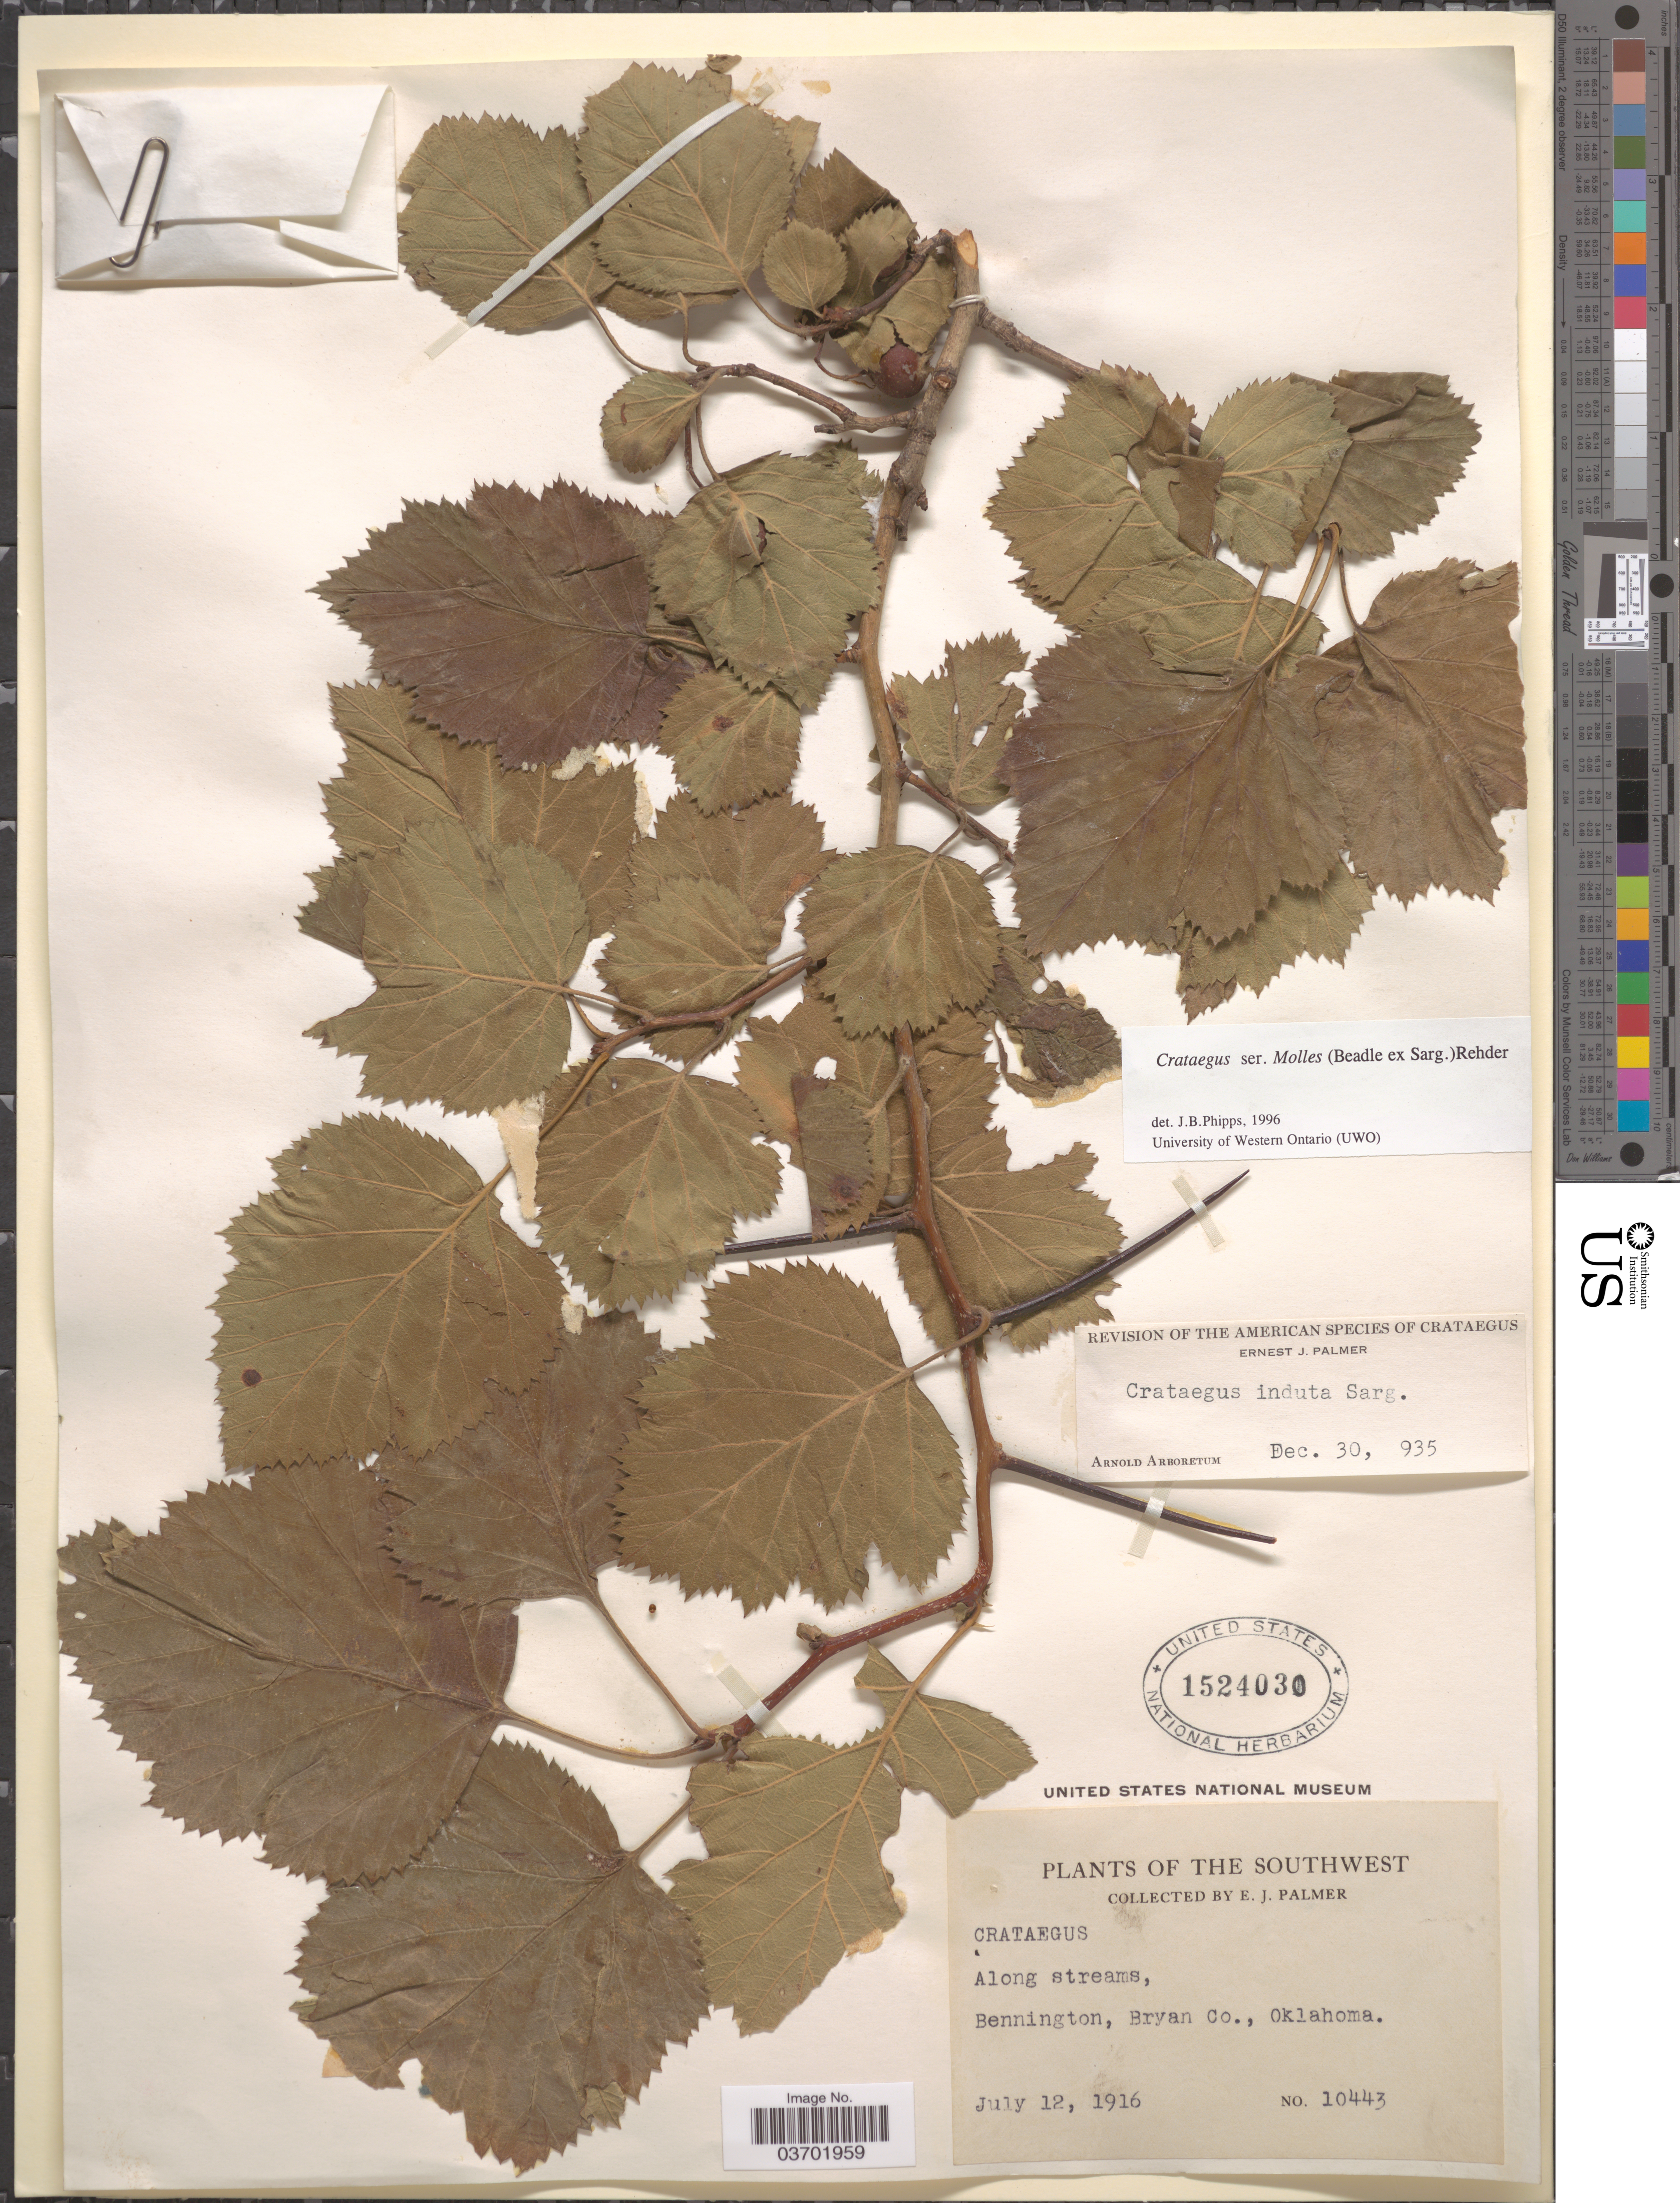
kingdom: Plantae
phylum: Tracheophyta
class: Magnoliopsida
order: Rosales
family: Rosaceae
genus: Crataegus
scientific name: Crataegus texana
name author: Buckley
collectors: E. J. Palmer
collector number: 10443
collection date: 1916-07-12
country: United States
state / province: Oklahoma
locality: Southwest. Bennington, Bryan Co.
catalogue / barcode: US 1524030